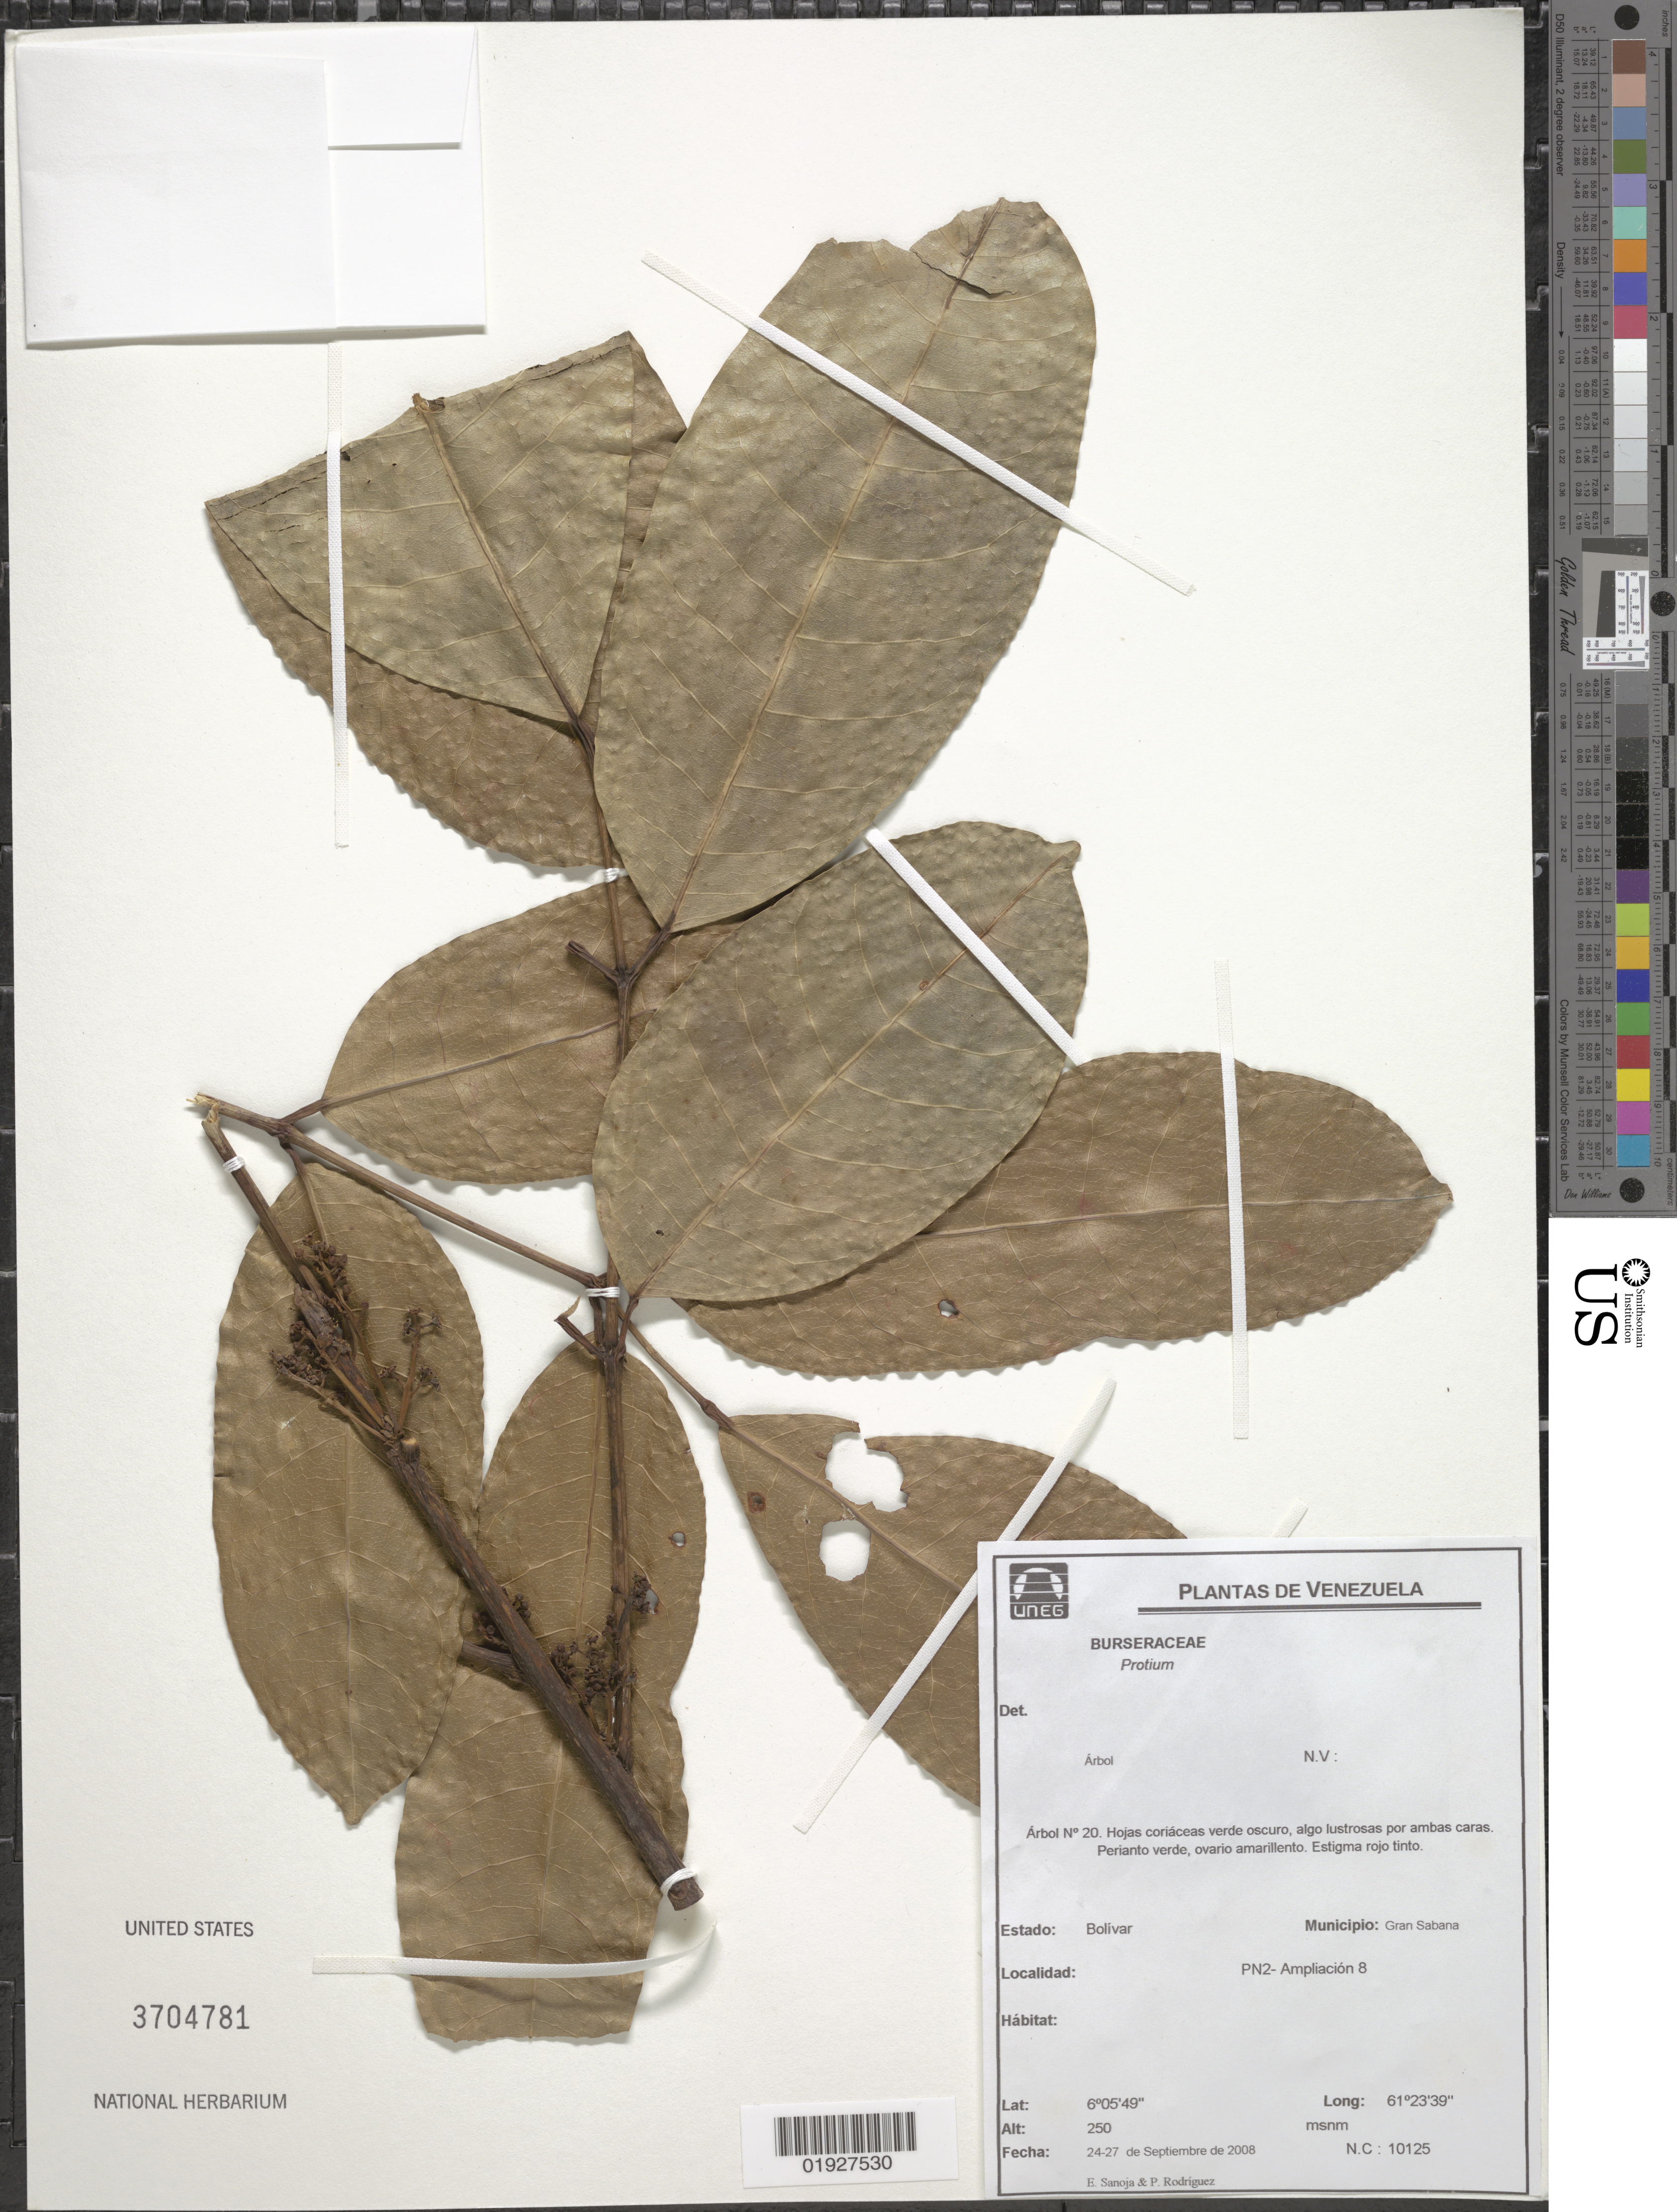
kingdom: Plantae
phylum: Tracheophyta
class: Magnoliopsida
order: Sapindales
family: Burseraceae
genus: Protium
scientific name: Protium cuneatum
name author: Swart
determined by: Daly, D.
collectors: E. Sanoja & P. Rodriguez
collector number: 10125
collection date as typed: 24-27 September 2008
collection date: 2008-09-24/2008-09-27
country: Venezuela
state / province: Bolivar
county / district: Gran Sabana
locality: PN2-Ampliacion 8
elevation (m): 250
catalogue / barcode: US 3704781